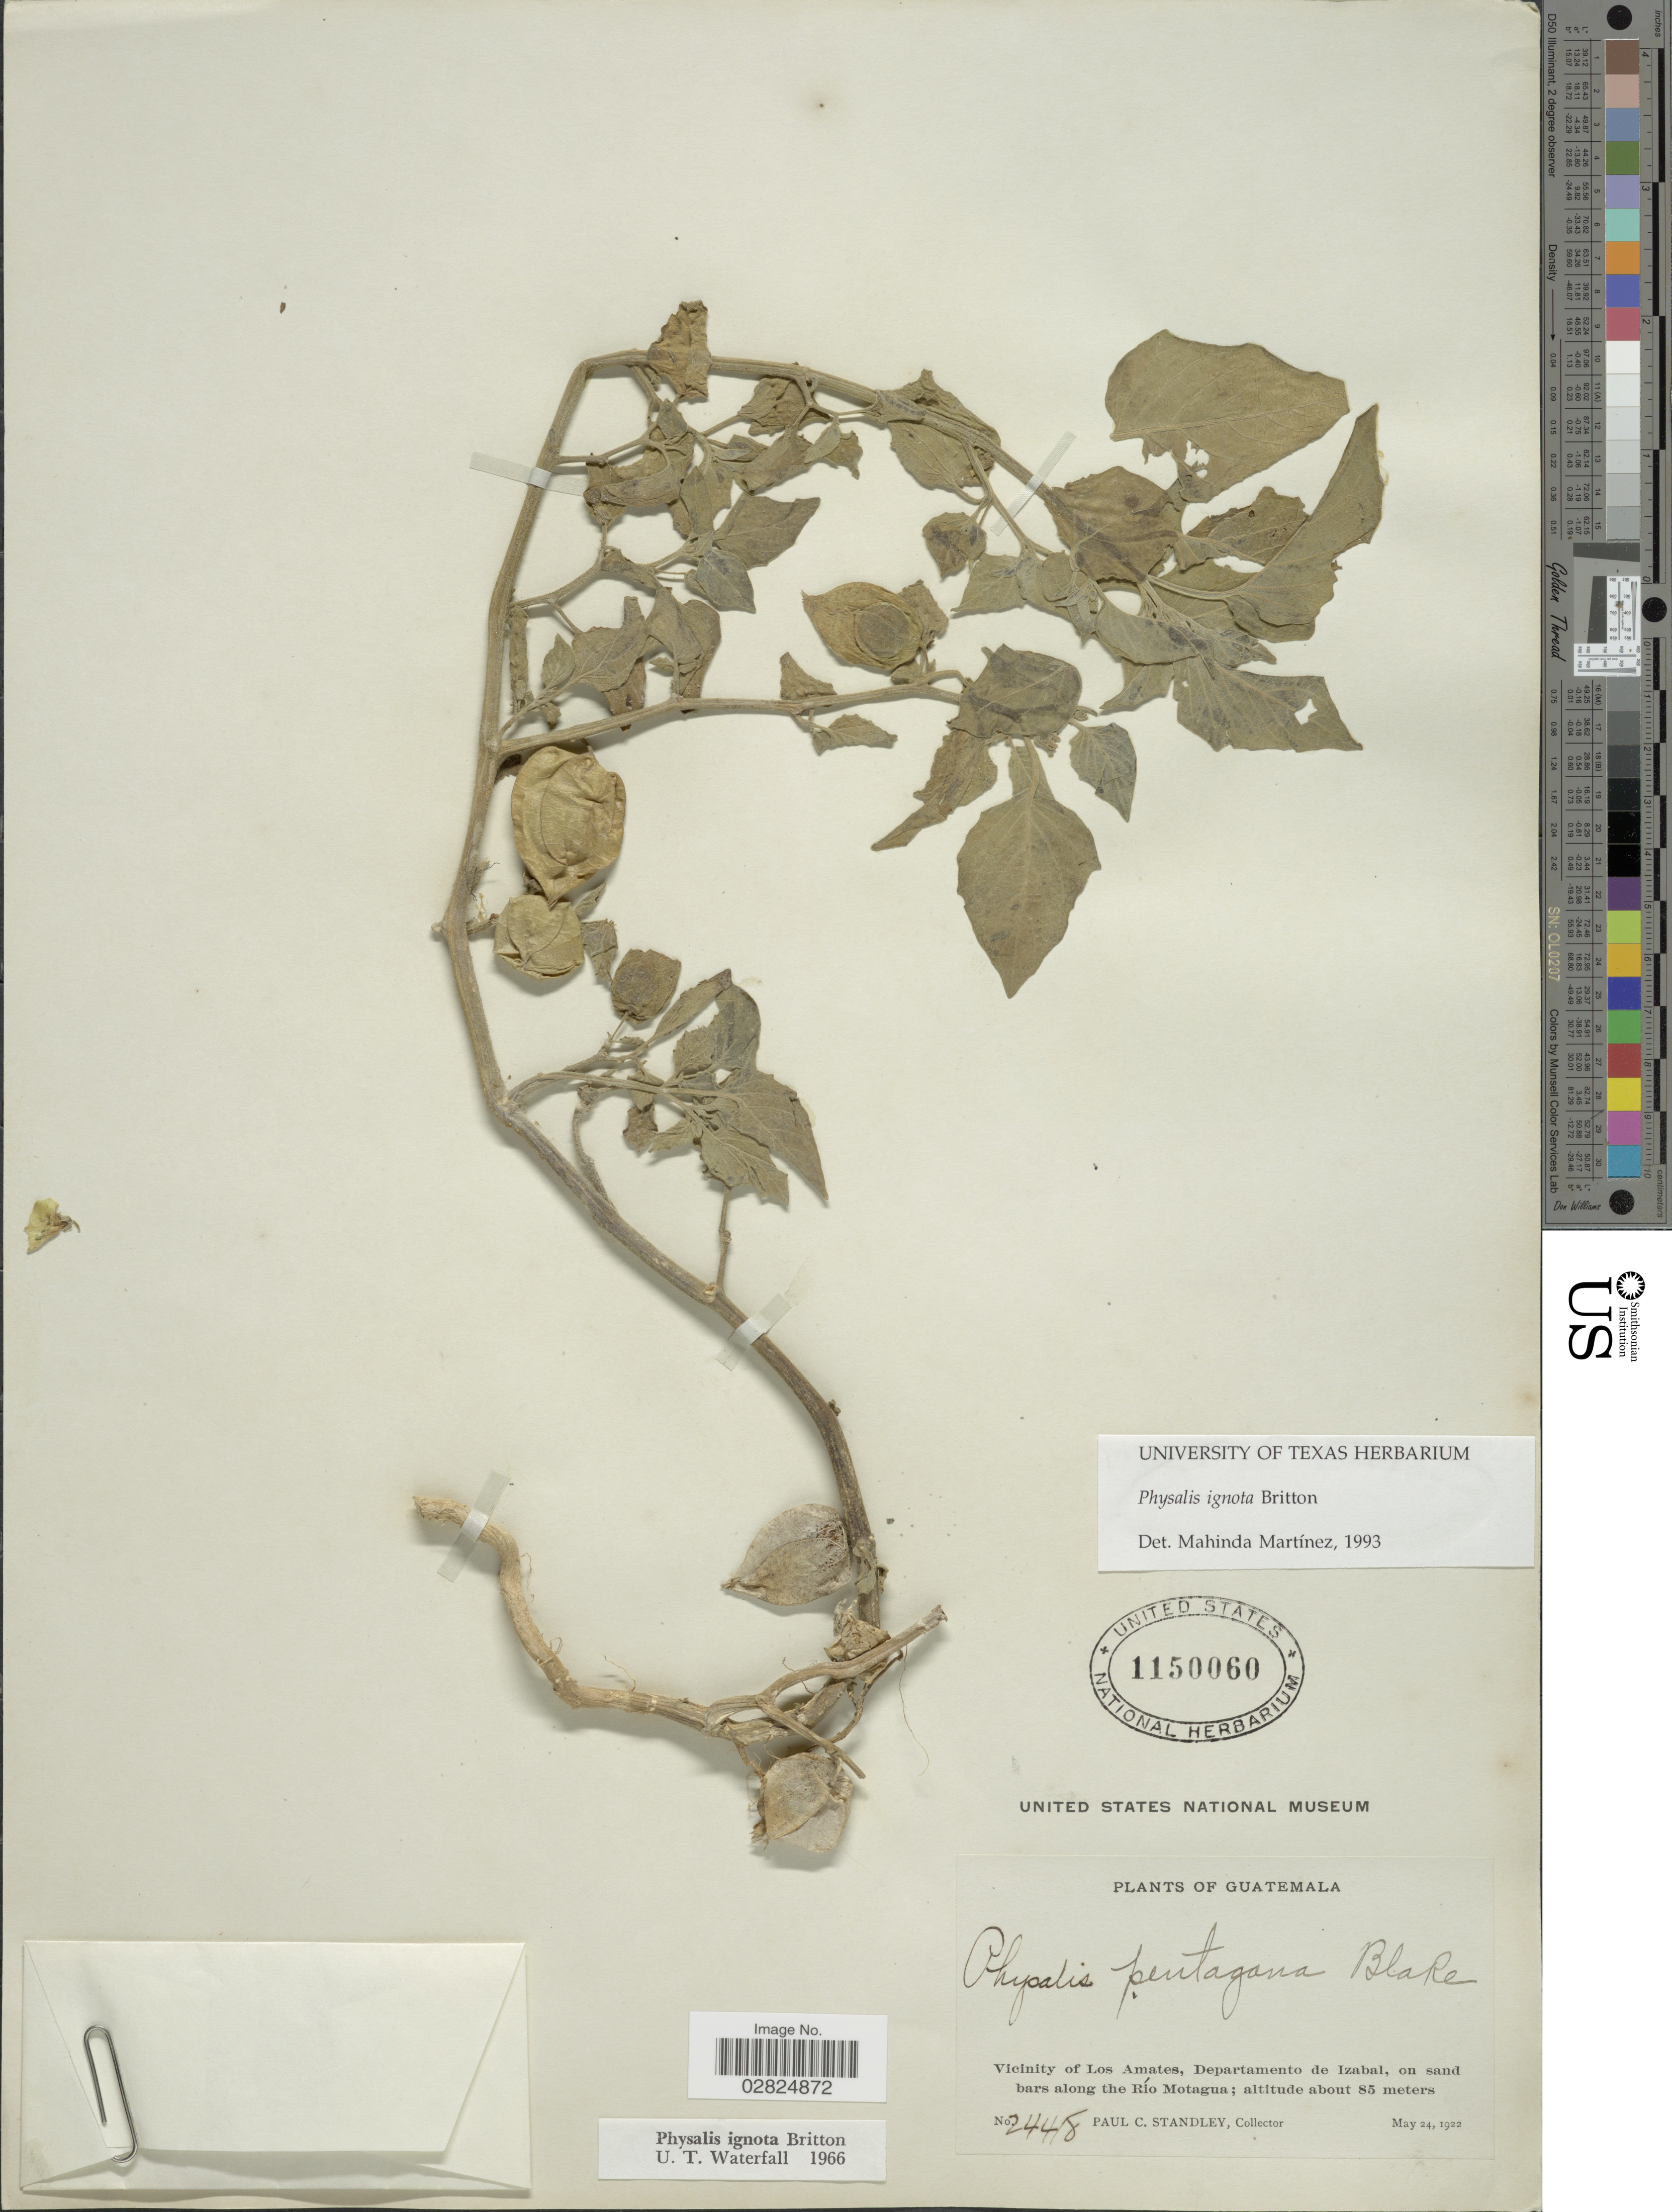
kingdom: Plantae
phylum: Tracheophyta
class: Magnoliopsida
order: Solanales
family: Solanaceae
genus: Physalis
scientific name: Physalis ignota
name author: Britton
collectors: P. C. Standley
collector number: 24418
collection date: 1922-05-24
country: Guatemala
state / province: Izabal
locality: Vicinity of Los Amates, Departamento de Izabal, on sand bars along Río Motagua.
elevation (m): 85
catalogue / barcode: US 1150060